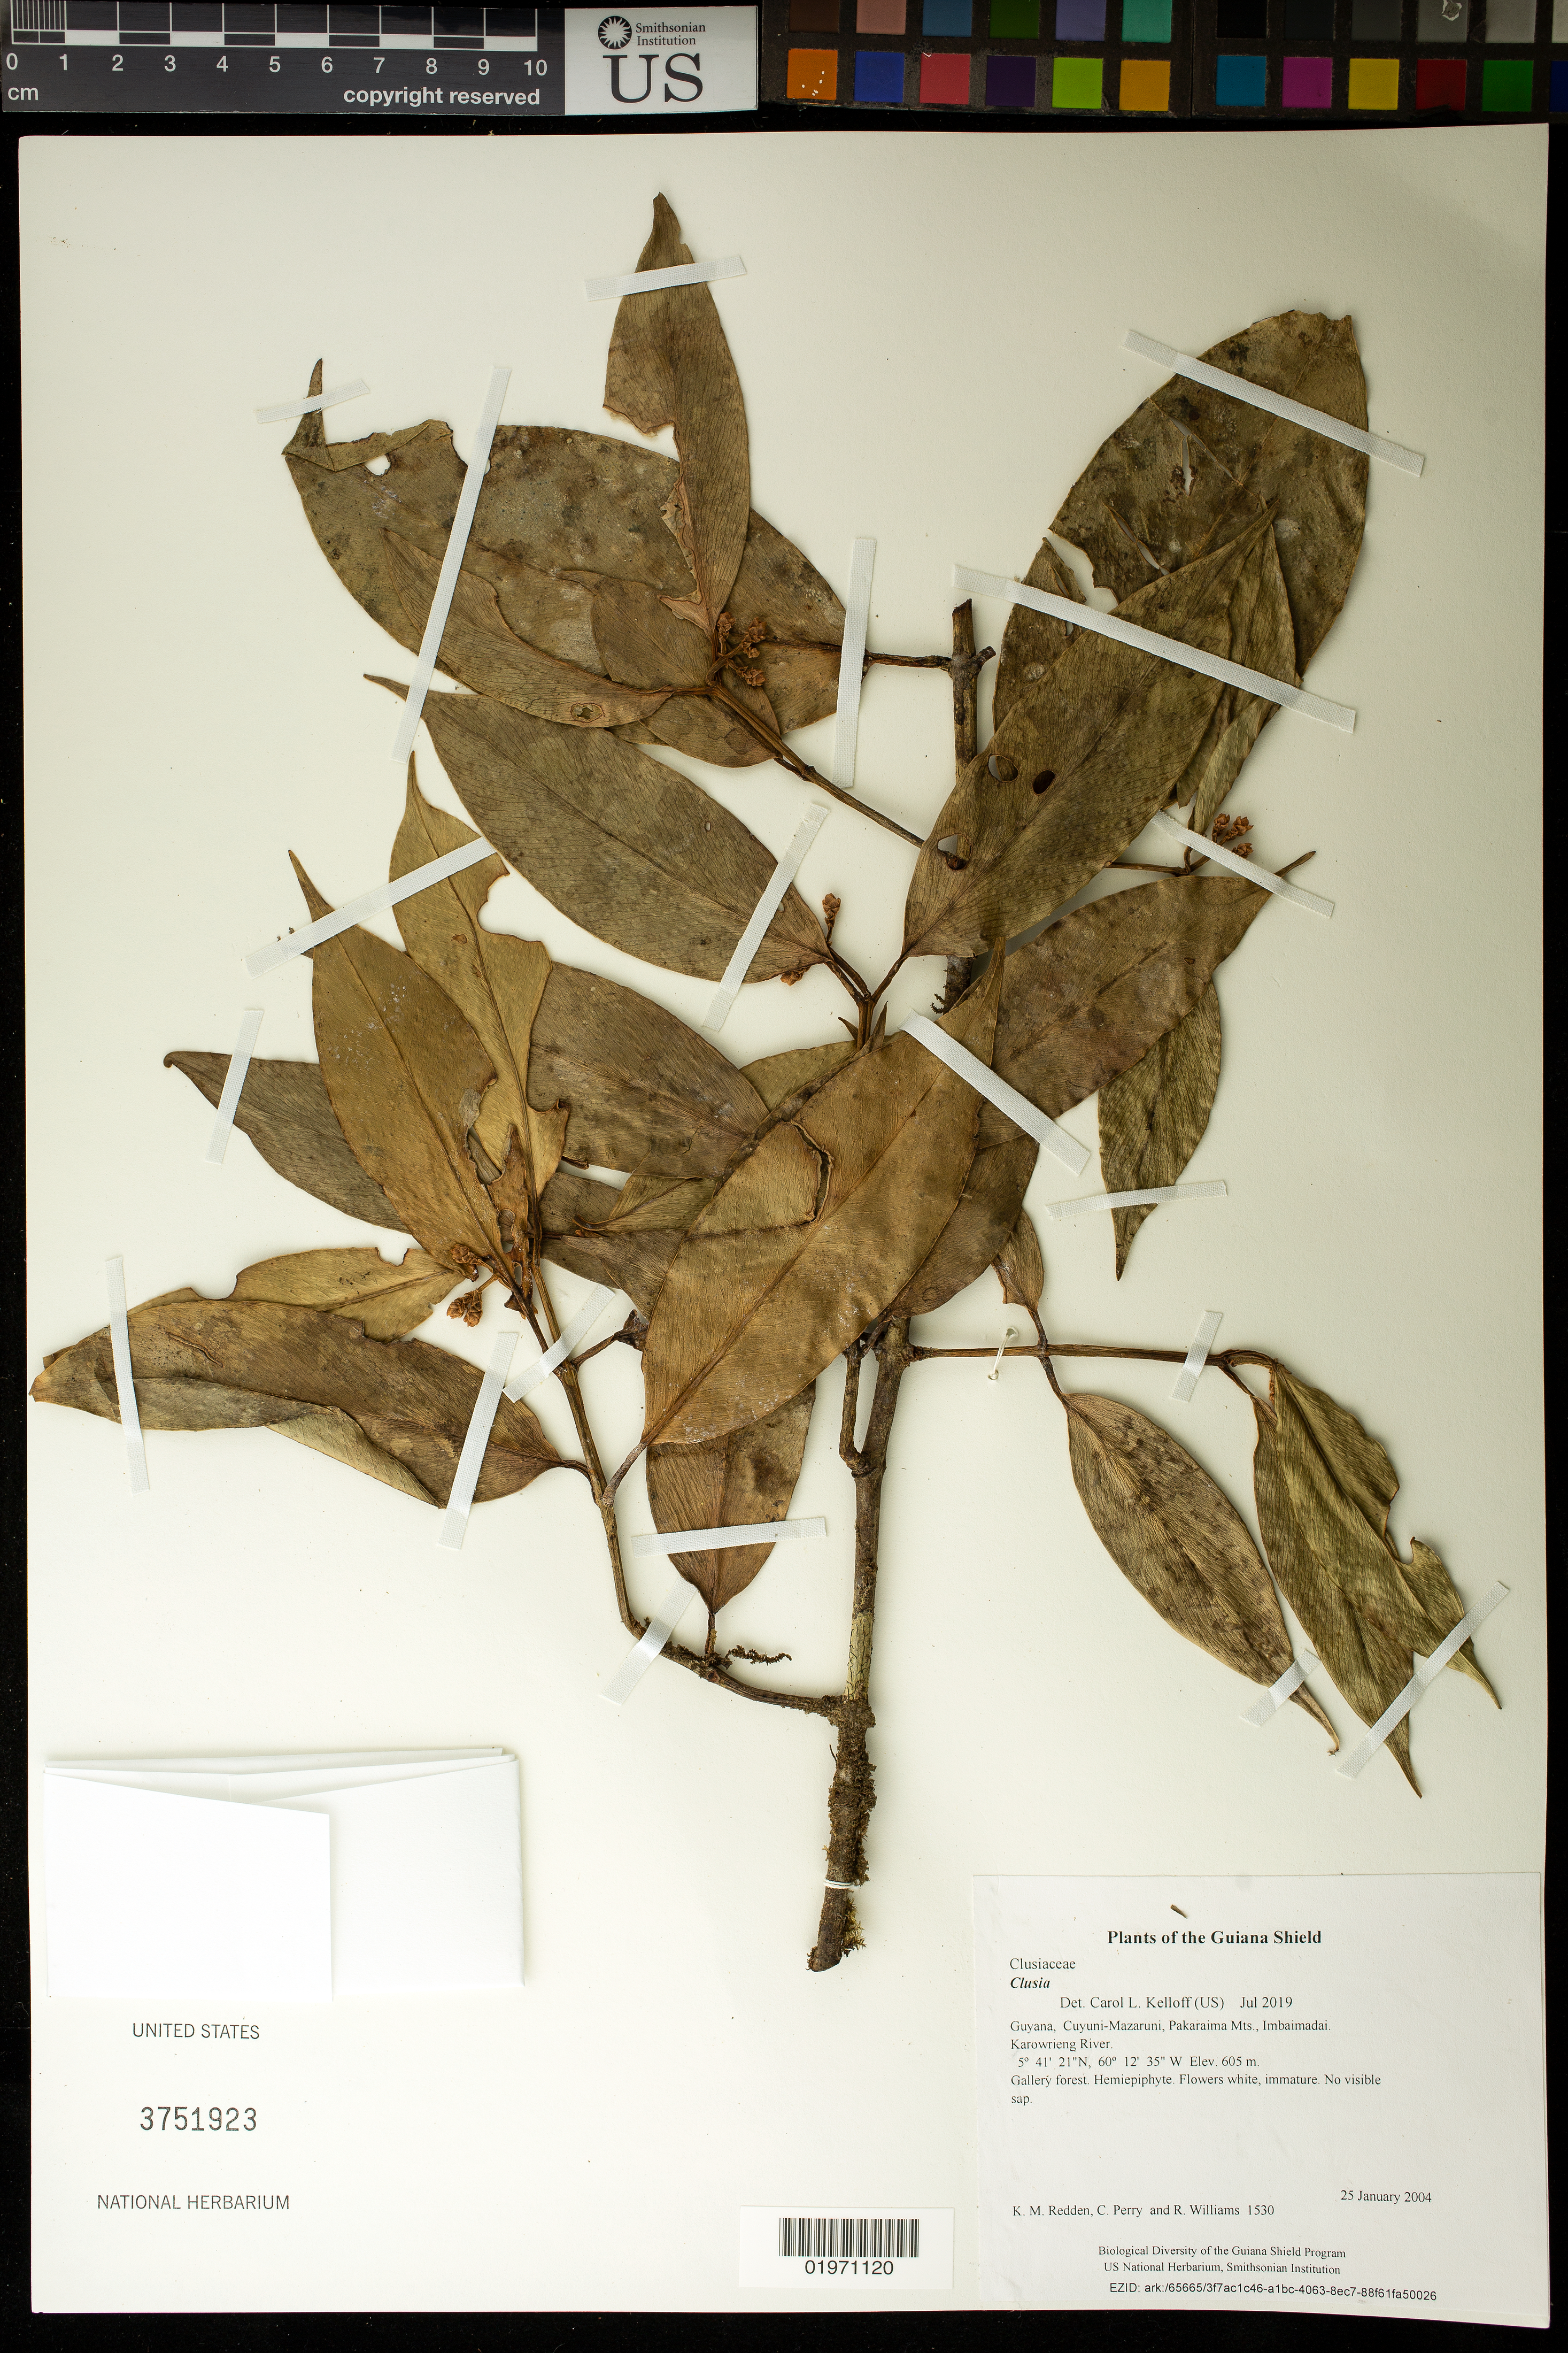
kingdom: Plantae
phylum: Tracheophyta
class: Magnoliopsida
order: Malpighiales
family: Clusiaceae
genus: Clusia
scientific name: Clusia sp.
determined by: Kelloff, Carol L., (US), Smithsonian Institution - National Museum of Natural History (UNITED STATES)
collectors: K. M. Redden, C. Perry & R. Williams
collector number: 1530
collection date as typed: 25 January 2004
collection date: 2004-01-25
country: Guyana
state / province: Cuyuni-Mazaruni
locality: Pakaraima Mts., Imbaimadai. Karowrieng River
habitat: Gallery forest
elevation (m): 605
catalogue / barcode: US 3751923